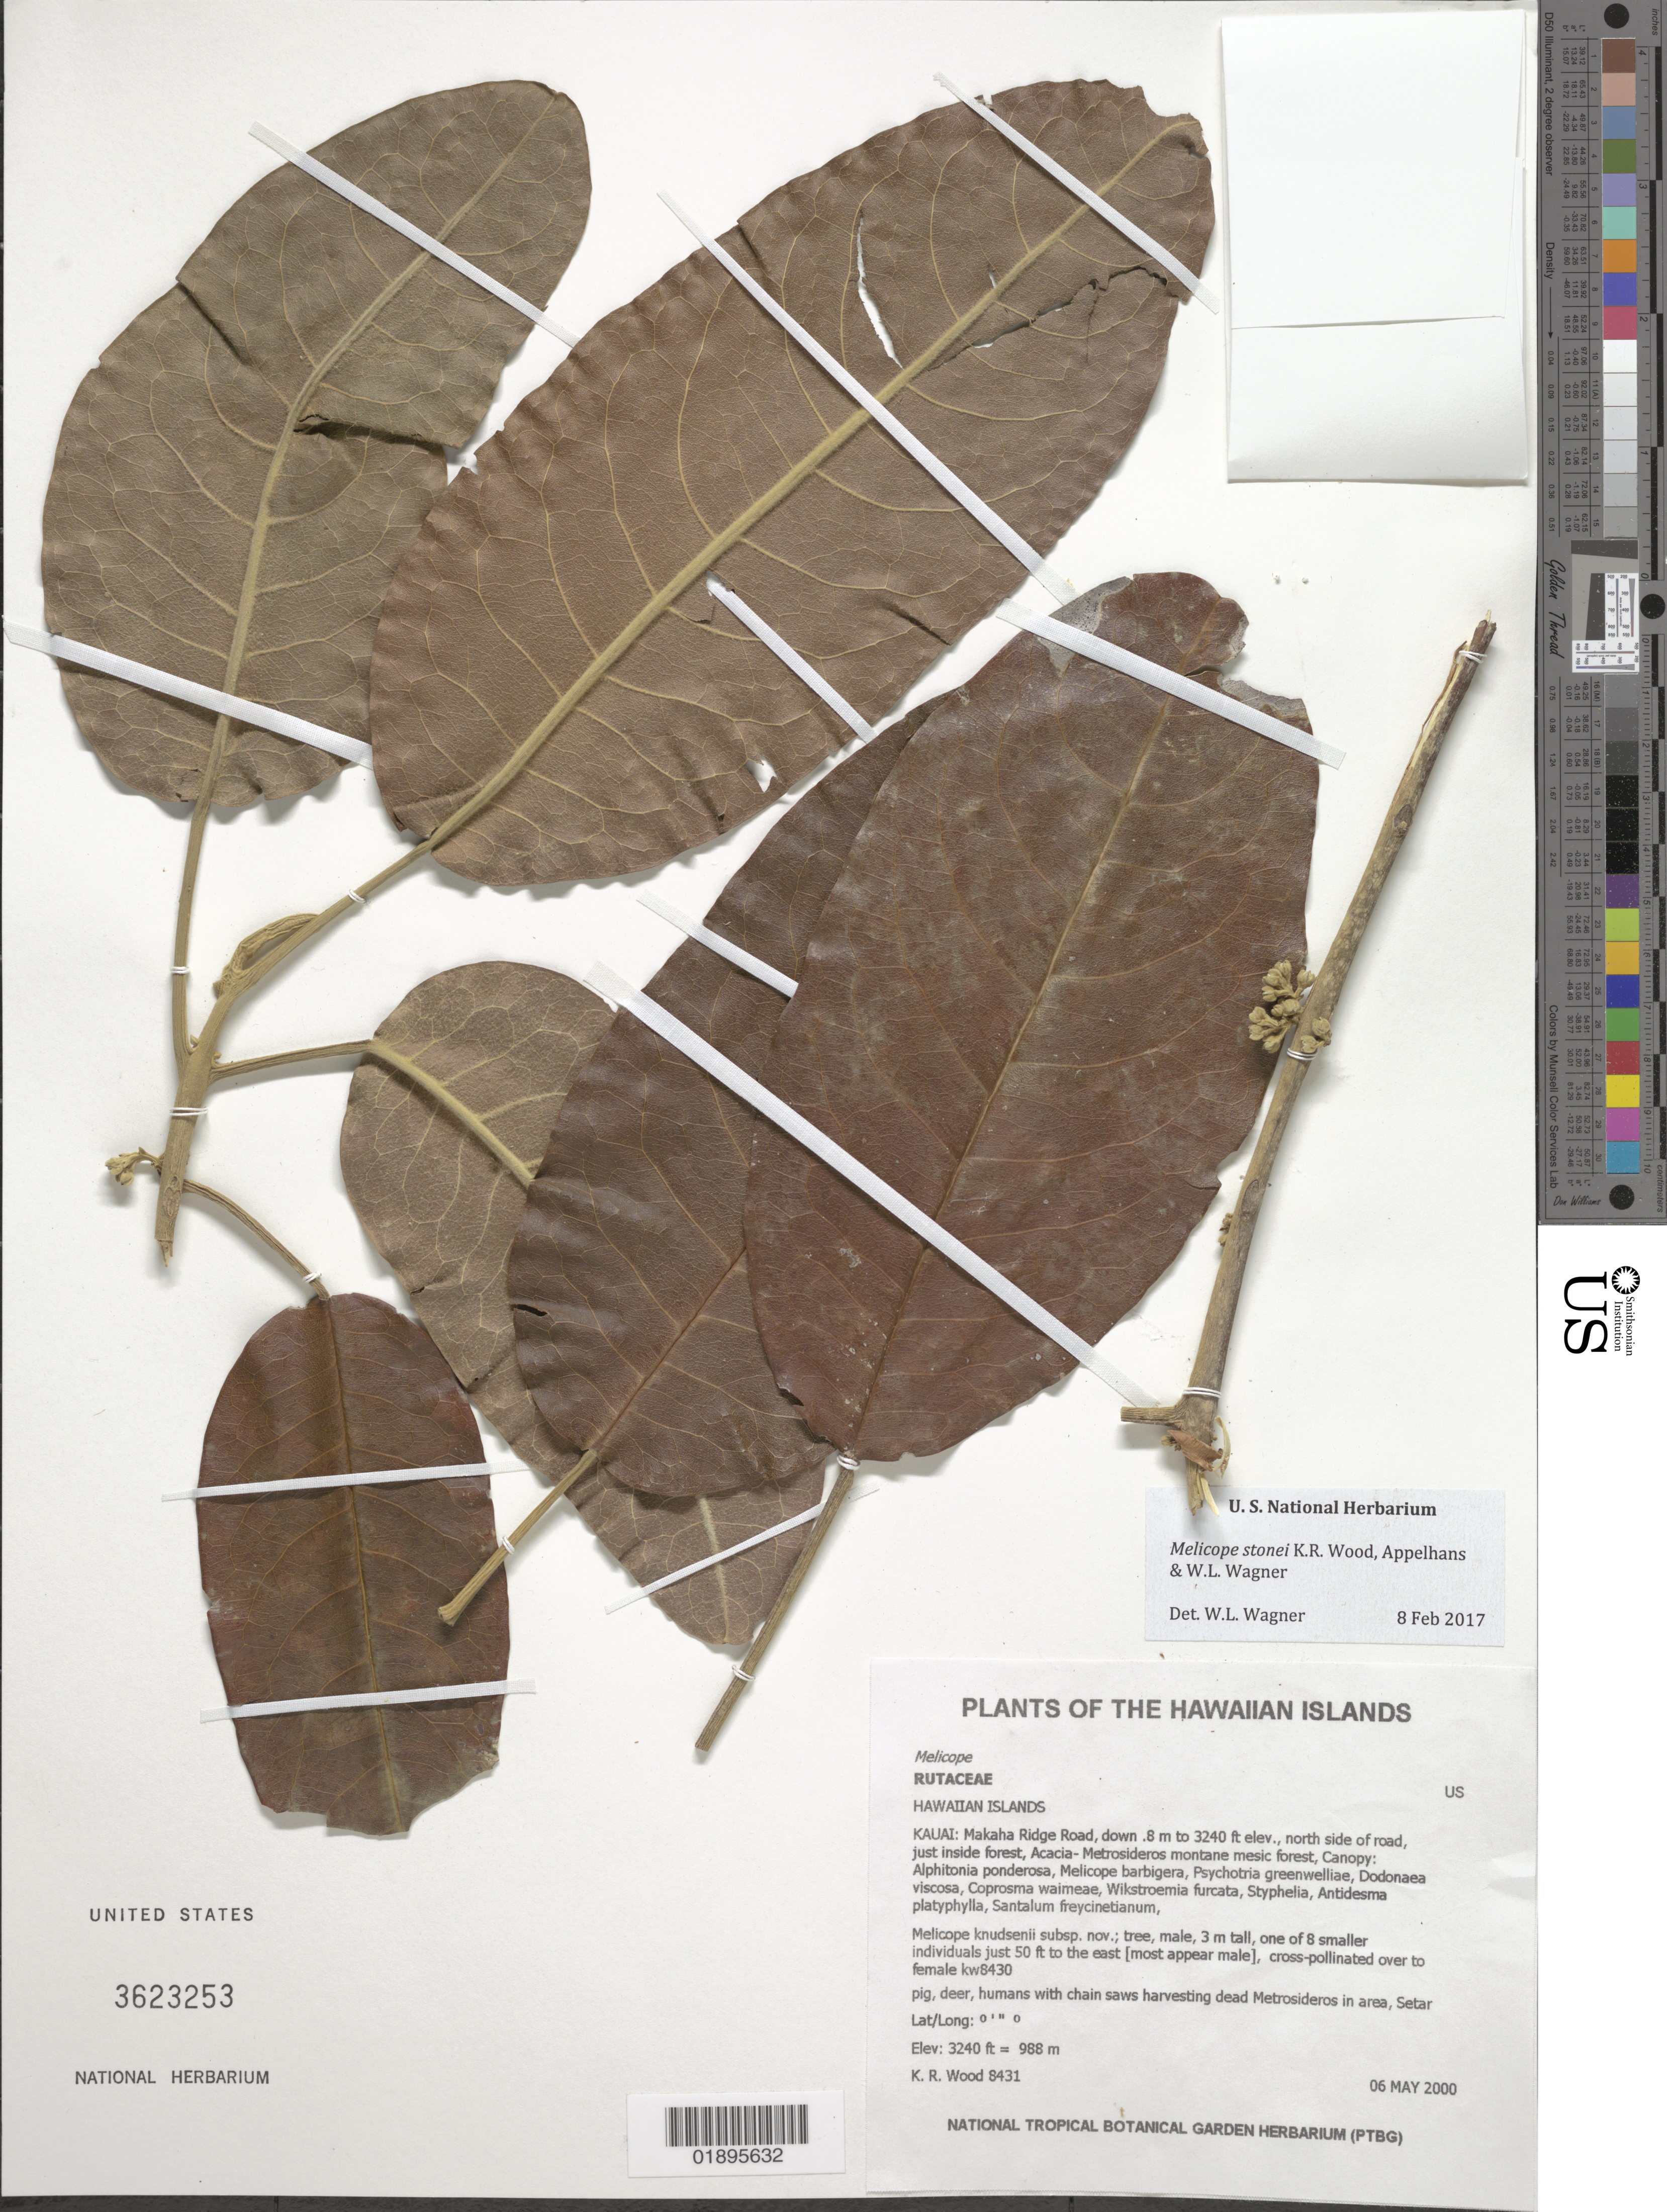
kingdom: Plantae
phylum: Tracheophyta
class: Magnoliopsida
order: Sapindales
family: Rutaceae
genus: Melicope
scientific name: Melicope stonei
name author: K.R. Wood et al.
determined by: Wagner, W. L., (BOT), Smithsonian Institution - National Museum of Natural History (UNITED STATES)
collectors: K. R. Wood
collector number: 8431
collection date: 2000-05-06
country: United States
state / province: Hawaii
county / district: Kaui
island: Kaua'i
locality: Makaha Ridge Rd., down .8 m, north side of road, just inside forest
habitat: Montane mesic forest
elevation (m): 988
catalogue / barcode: US 3623253